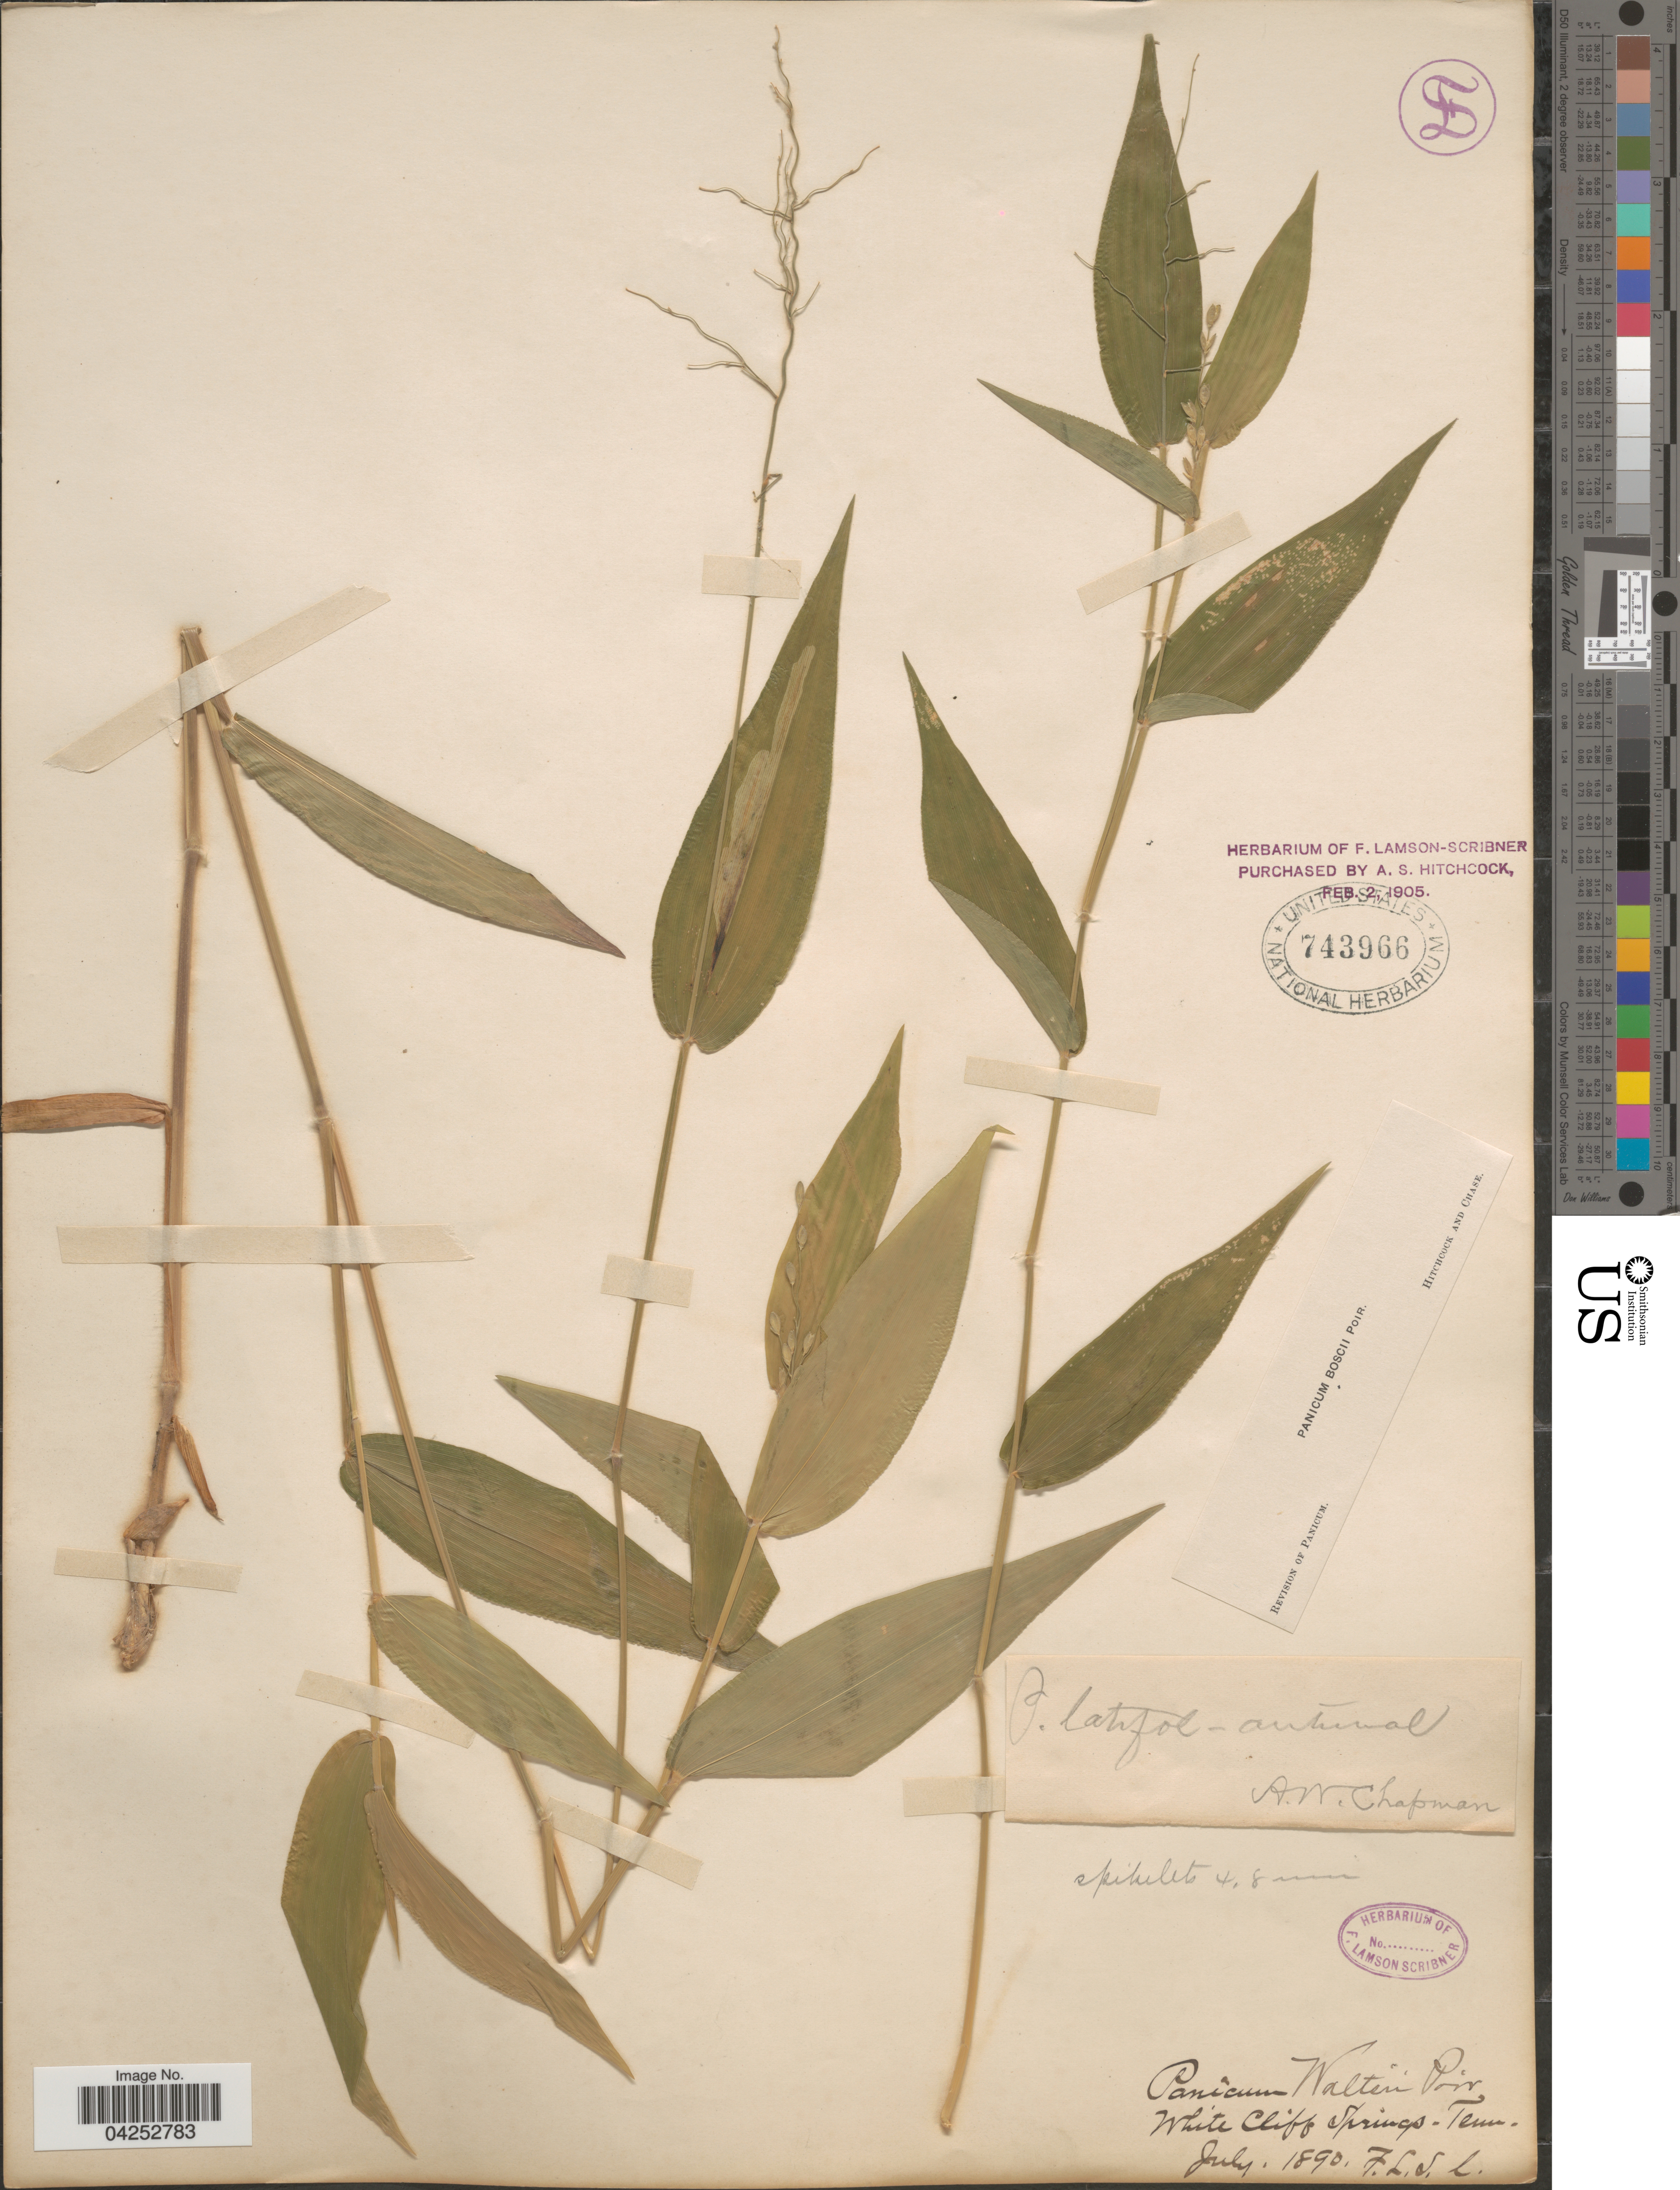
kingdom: Plantae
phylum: Tracheophyta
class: Liliopsida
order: Poales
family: Poaceae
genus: Dichanthelium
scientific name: Dichanthelium boscii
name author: (Poir.) Gould & C.A. Clark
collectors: F. L. Scribner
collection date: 1890-07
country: United States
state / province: Tennessee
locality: White Cliffs Springs.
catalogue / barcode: US 743966